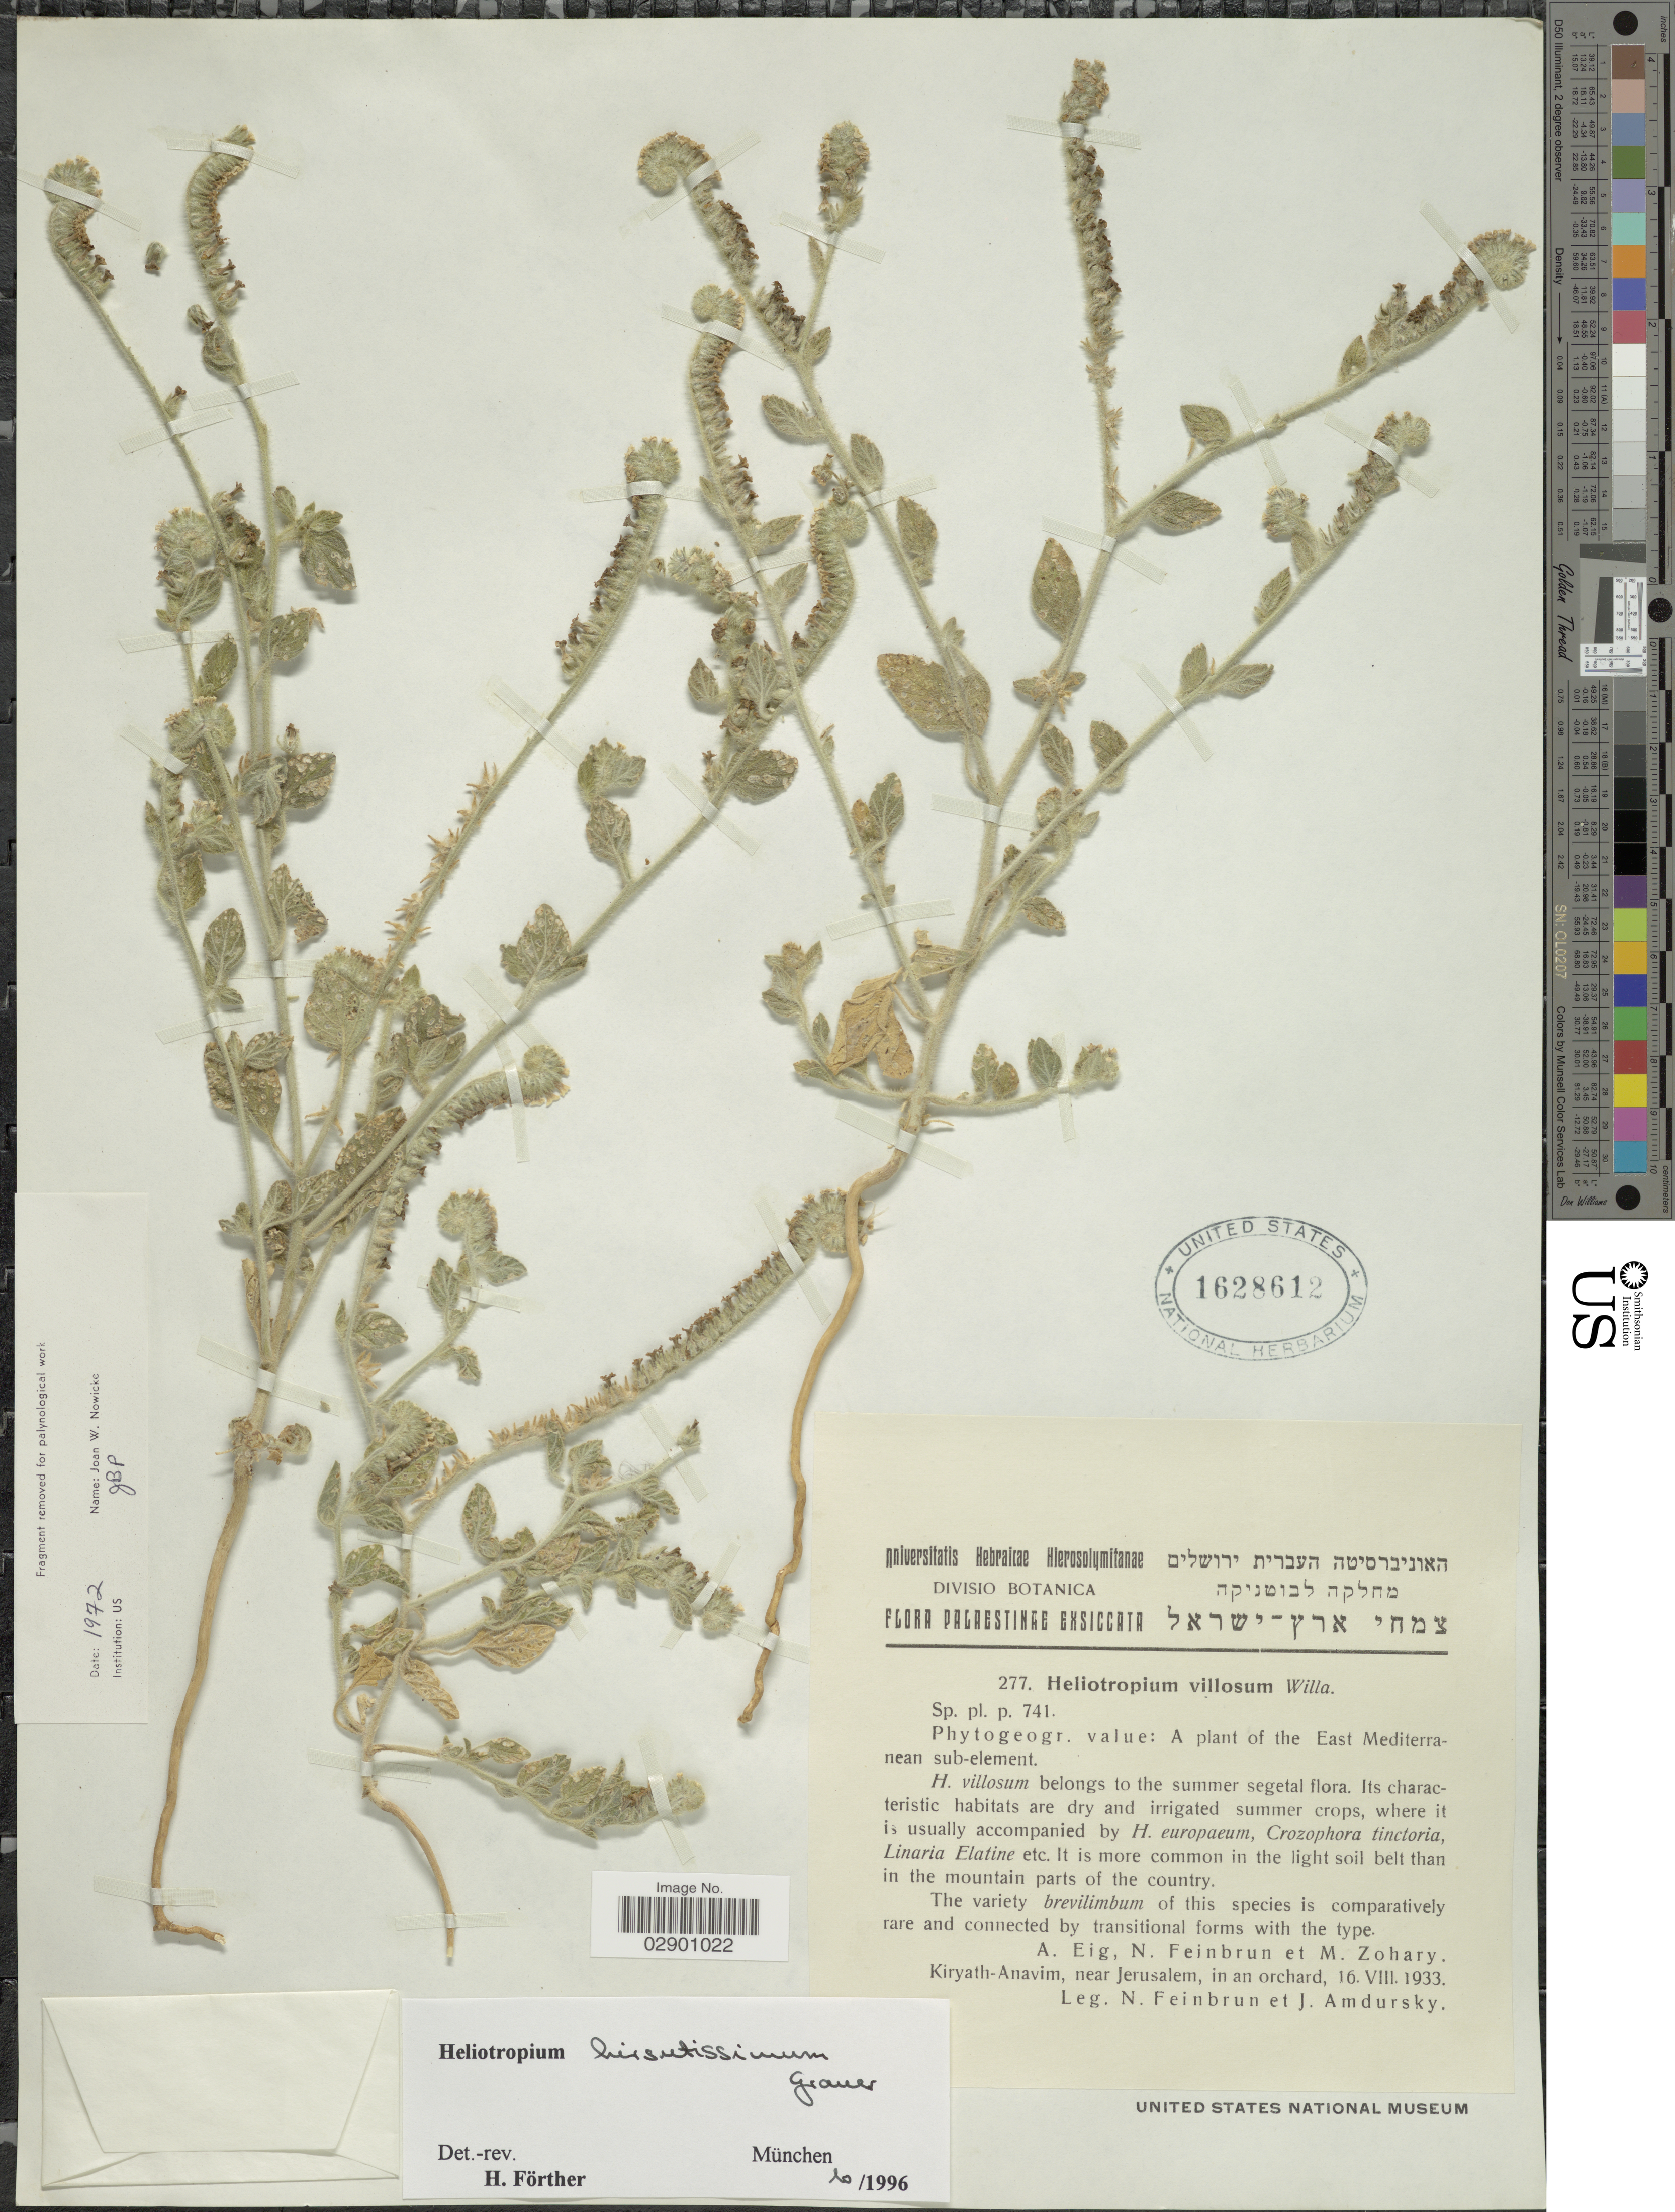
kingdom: Plantae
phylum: Tracheophyta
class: Magnoliopsida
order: Boraginales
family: Heliotropiaceae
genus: Heliotropium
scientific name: Heliotropium hirsutissimum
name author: Grauer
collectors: N. Feinbrun & I. Amdursky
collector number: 277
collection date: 1933-08-16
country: Israel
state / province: Jerusalem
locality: Palaestinae. Kiryath-Anavim, near Jerusalem, in an orchard.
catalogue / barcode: US 1628612